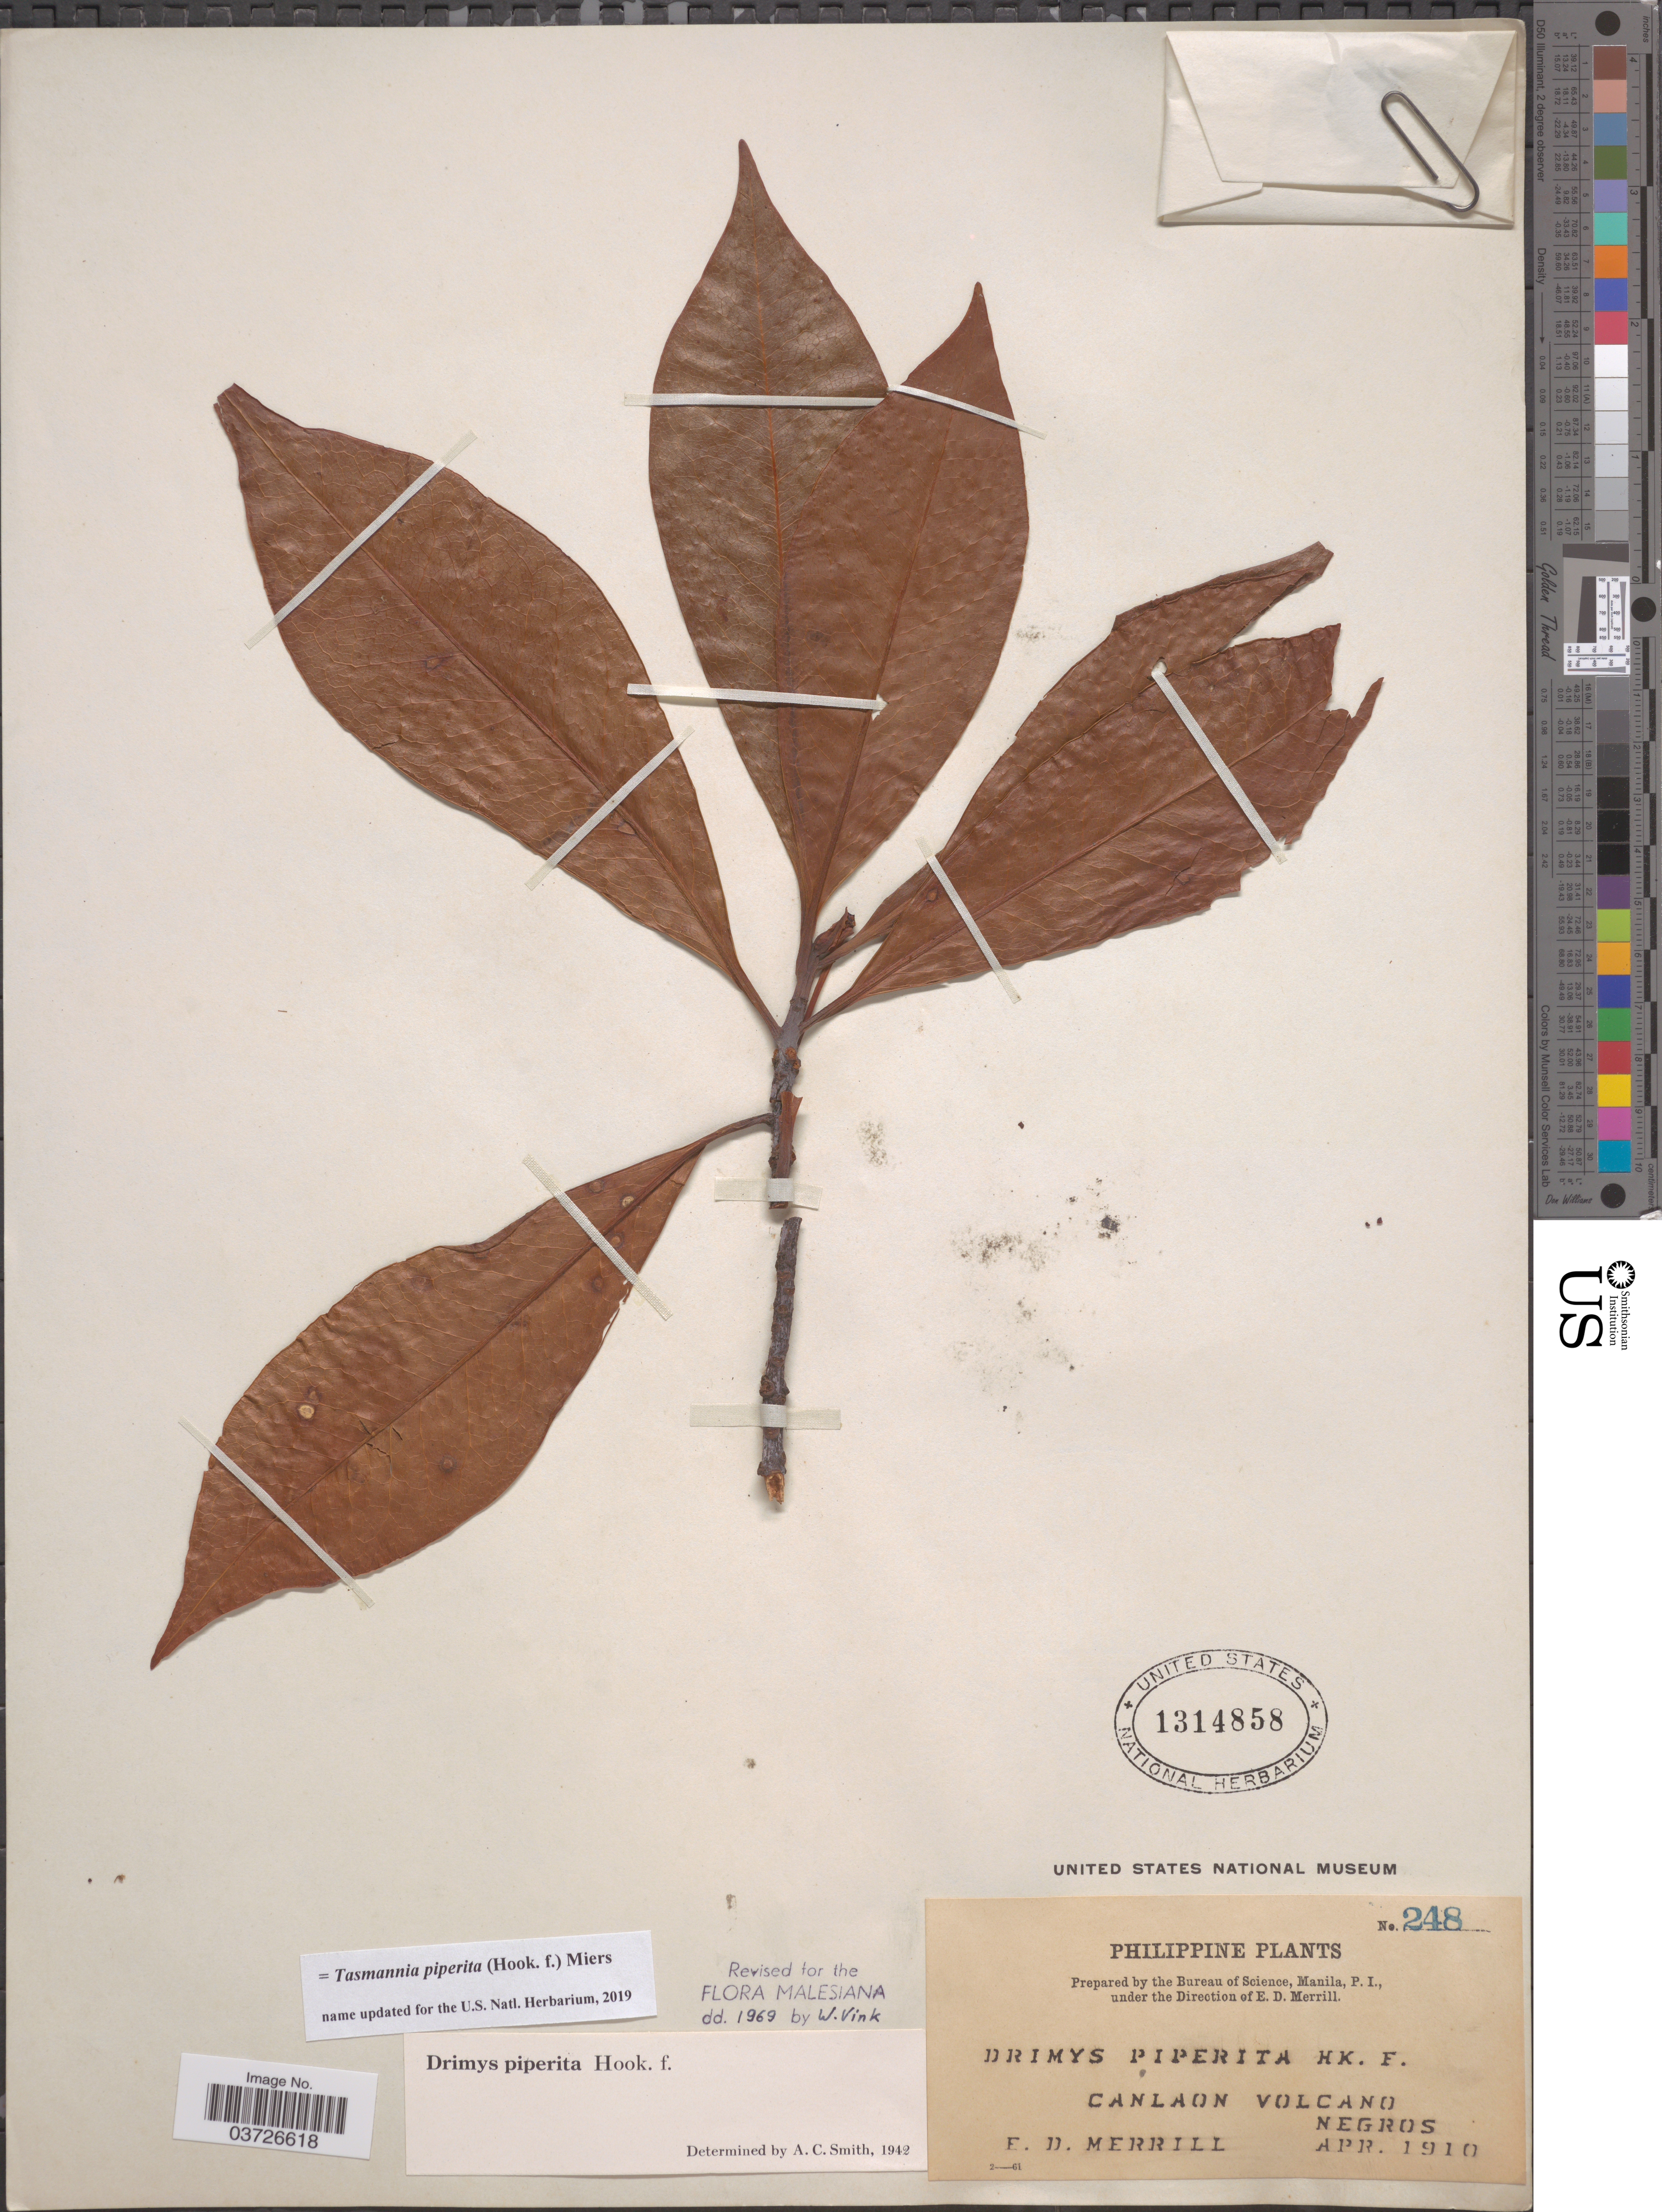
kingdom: Plantae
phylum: Tracheophyta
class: Magnoliopsida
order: Canellales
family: Winteraceae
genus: Tasmannia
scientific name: Tasmannia piperita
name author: (Hook. f.) Miers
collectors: E. D. Merrill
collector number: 248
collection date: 1910-04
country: Philippines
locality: Canlaon Volcano, Negros.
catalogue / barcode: US 1314858